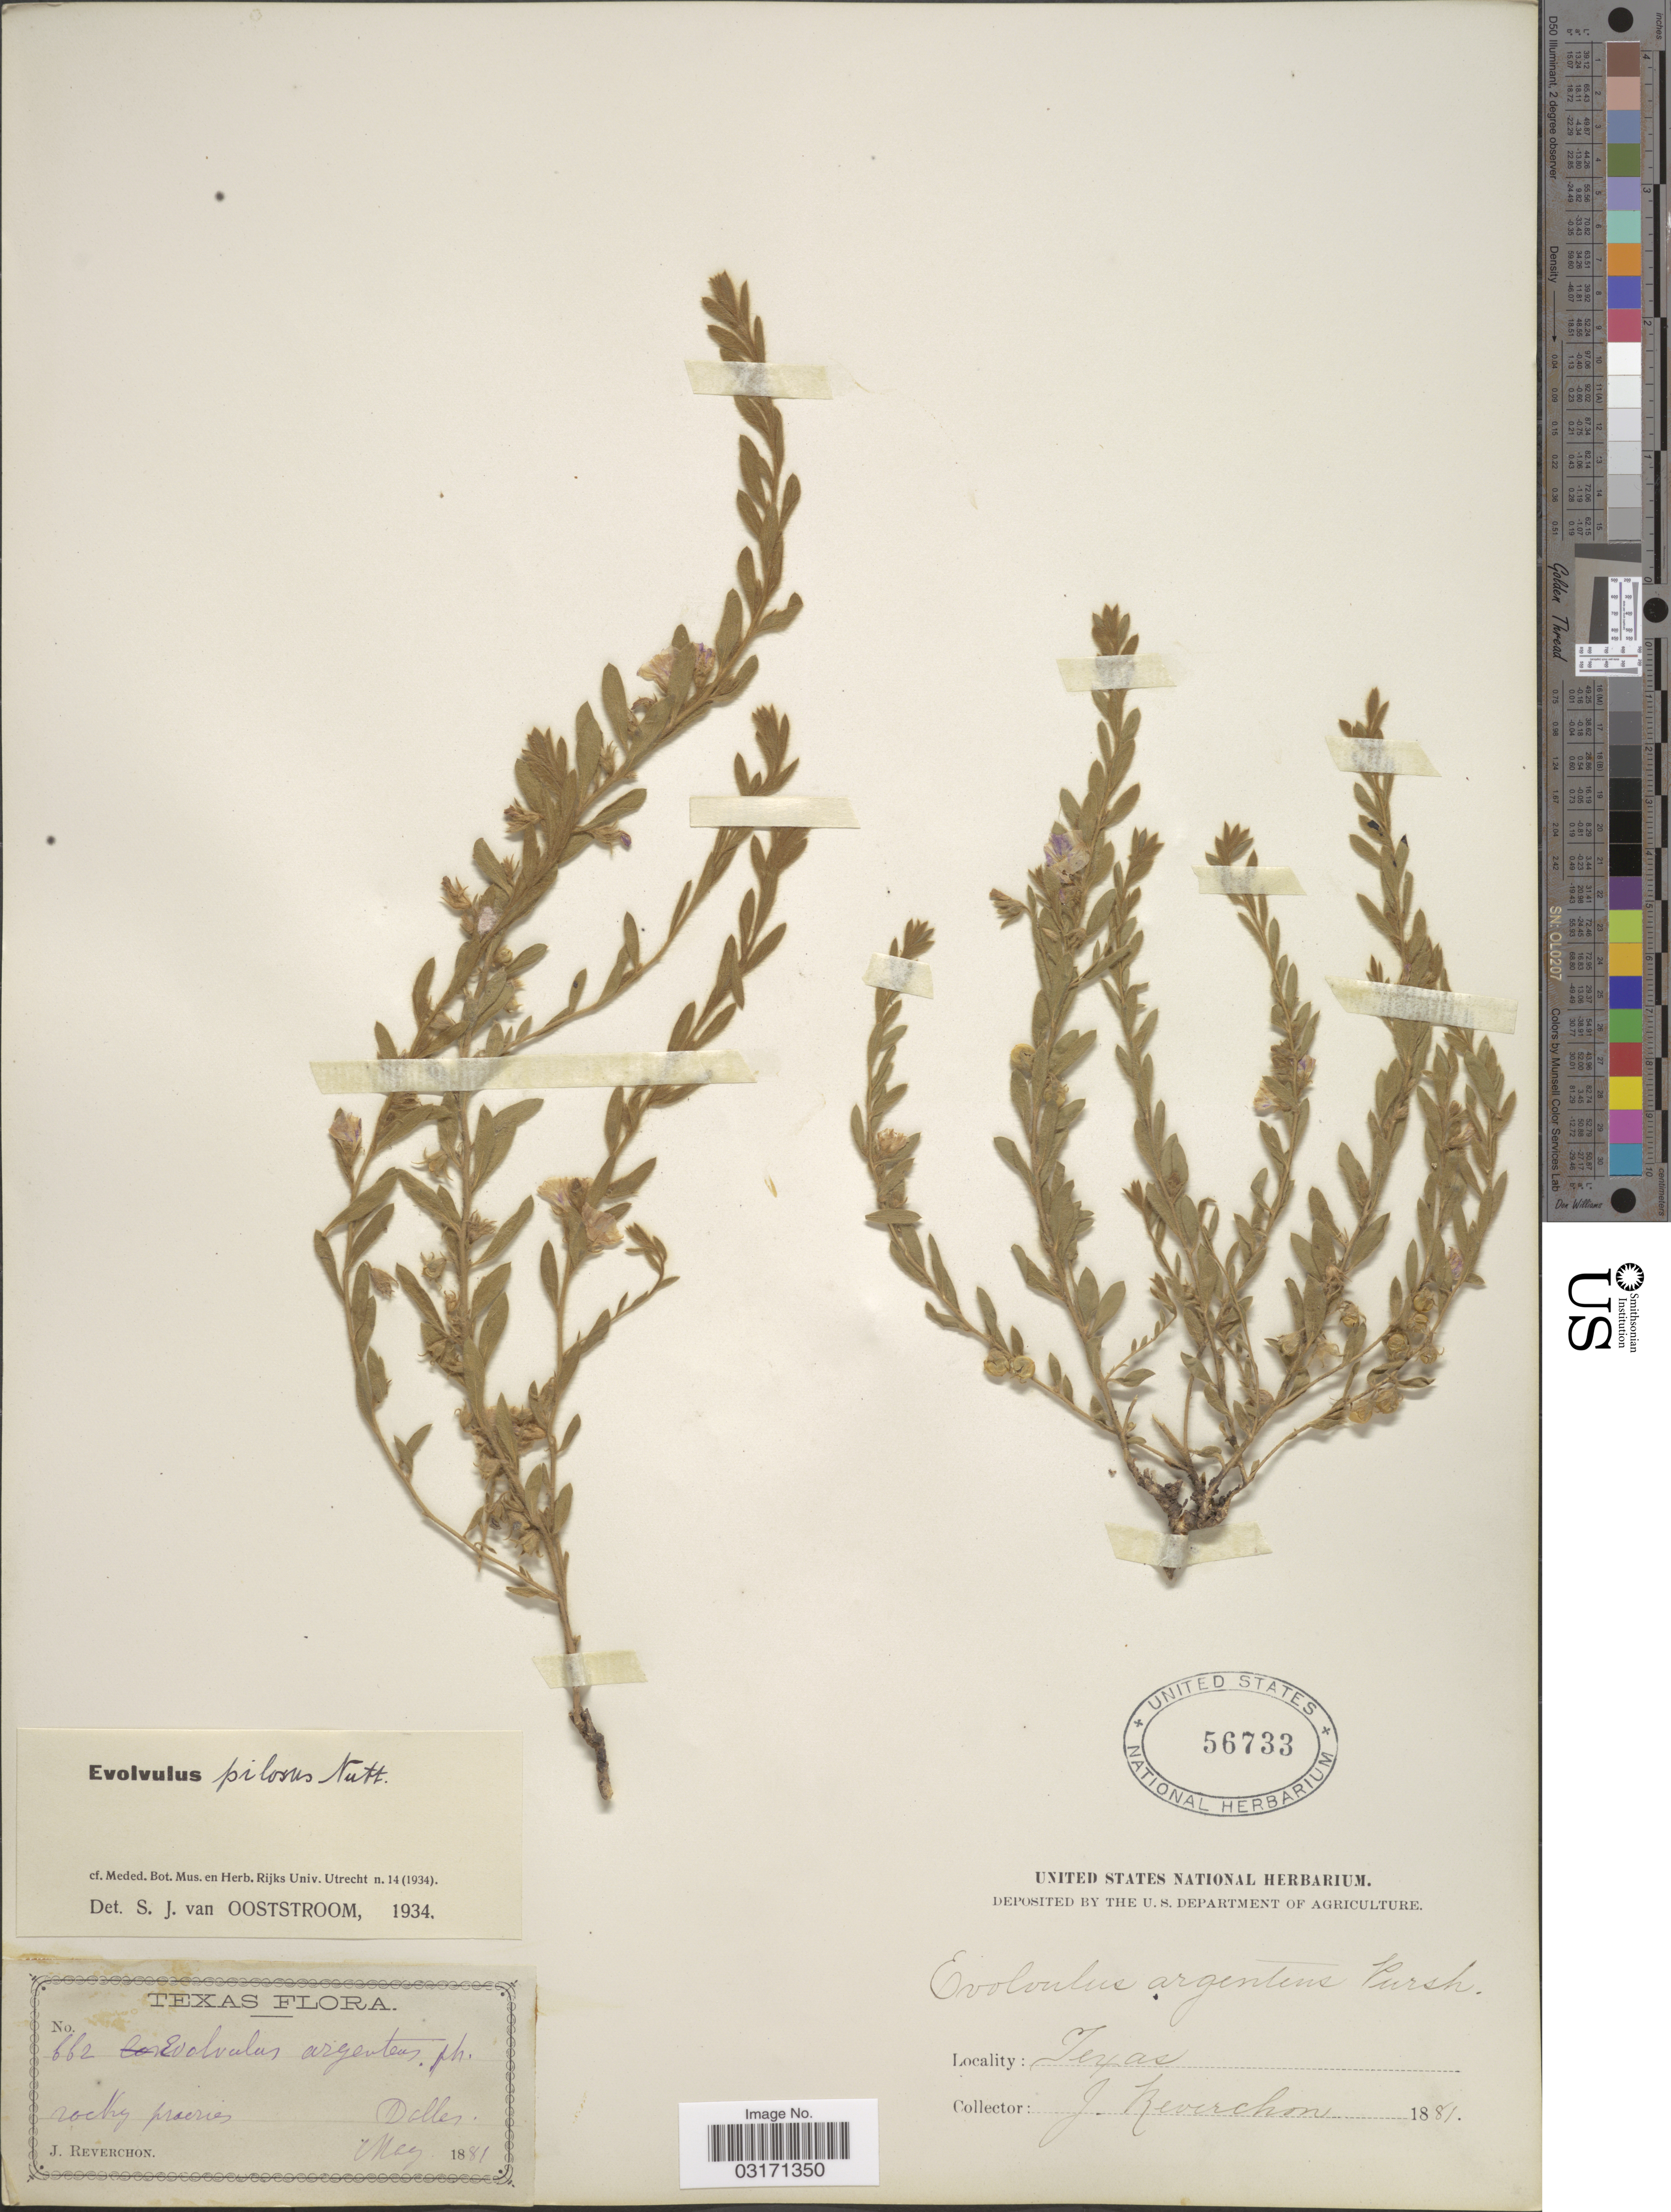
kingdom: Plantae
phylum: Tracheophyta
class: Magnoliopsida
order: Solanales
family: Convolvulaceae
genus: Evolvulus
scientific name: Evolvulus pilosus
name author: Roxb.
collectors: J. Reverchon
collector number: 662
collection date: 1881-05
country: United States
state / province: Texas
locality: Dallas.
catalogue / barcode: US 56733